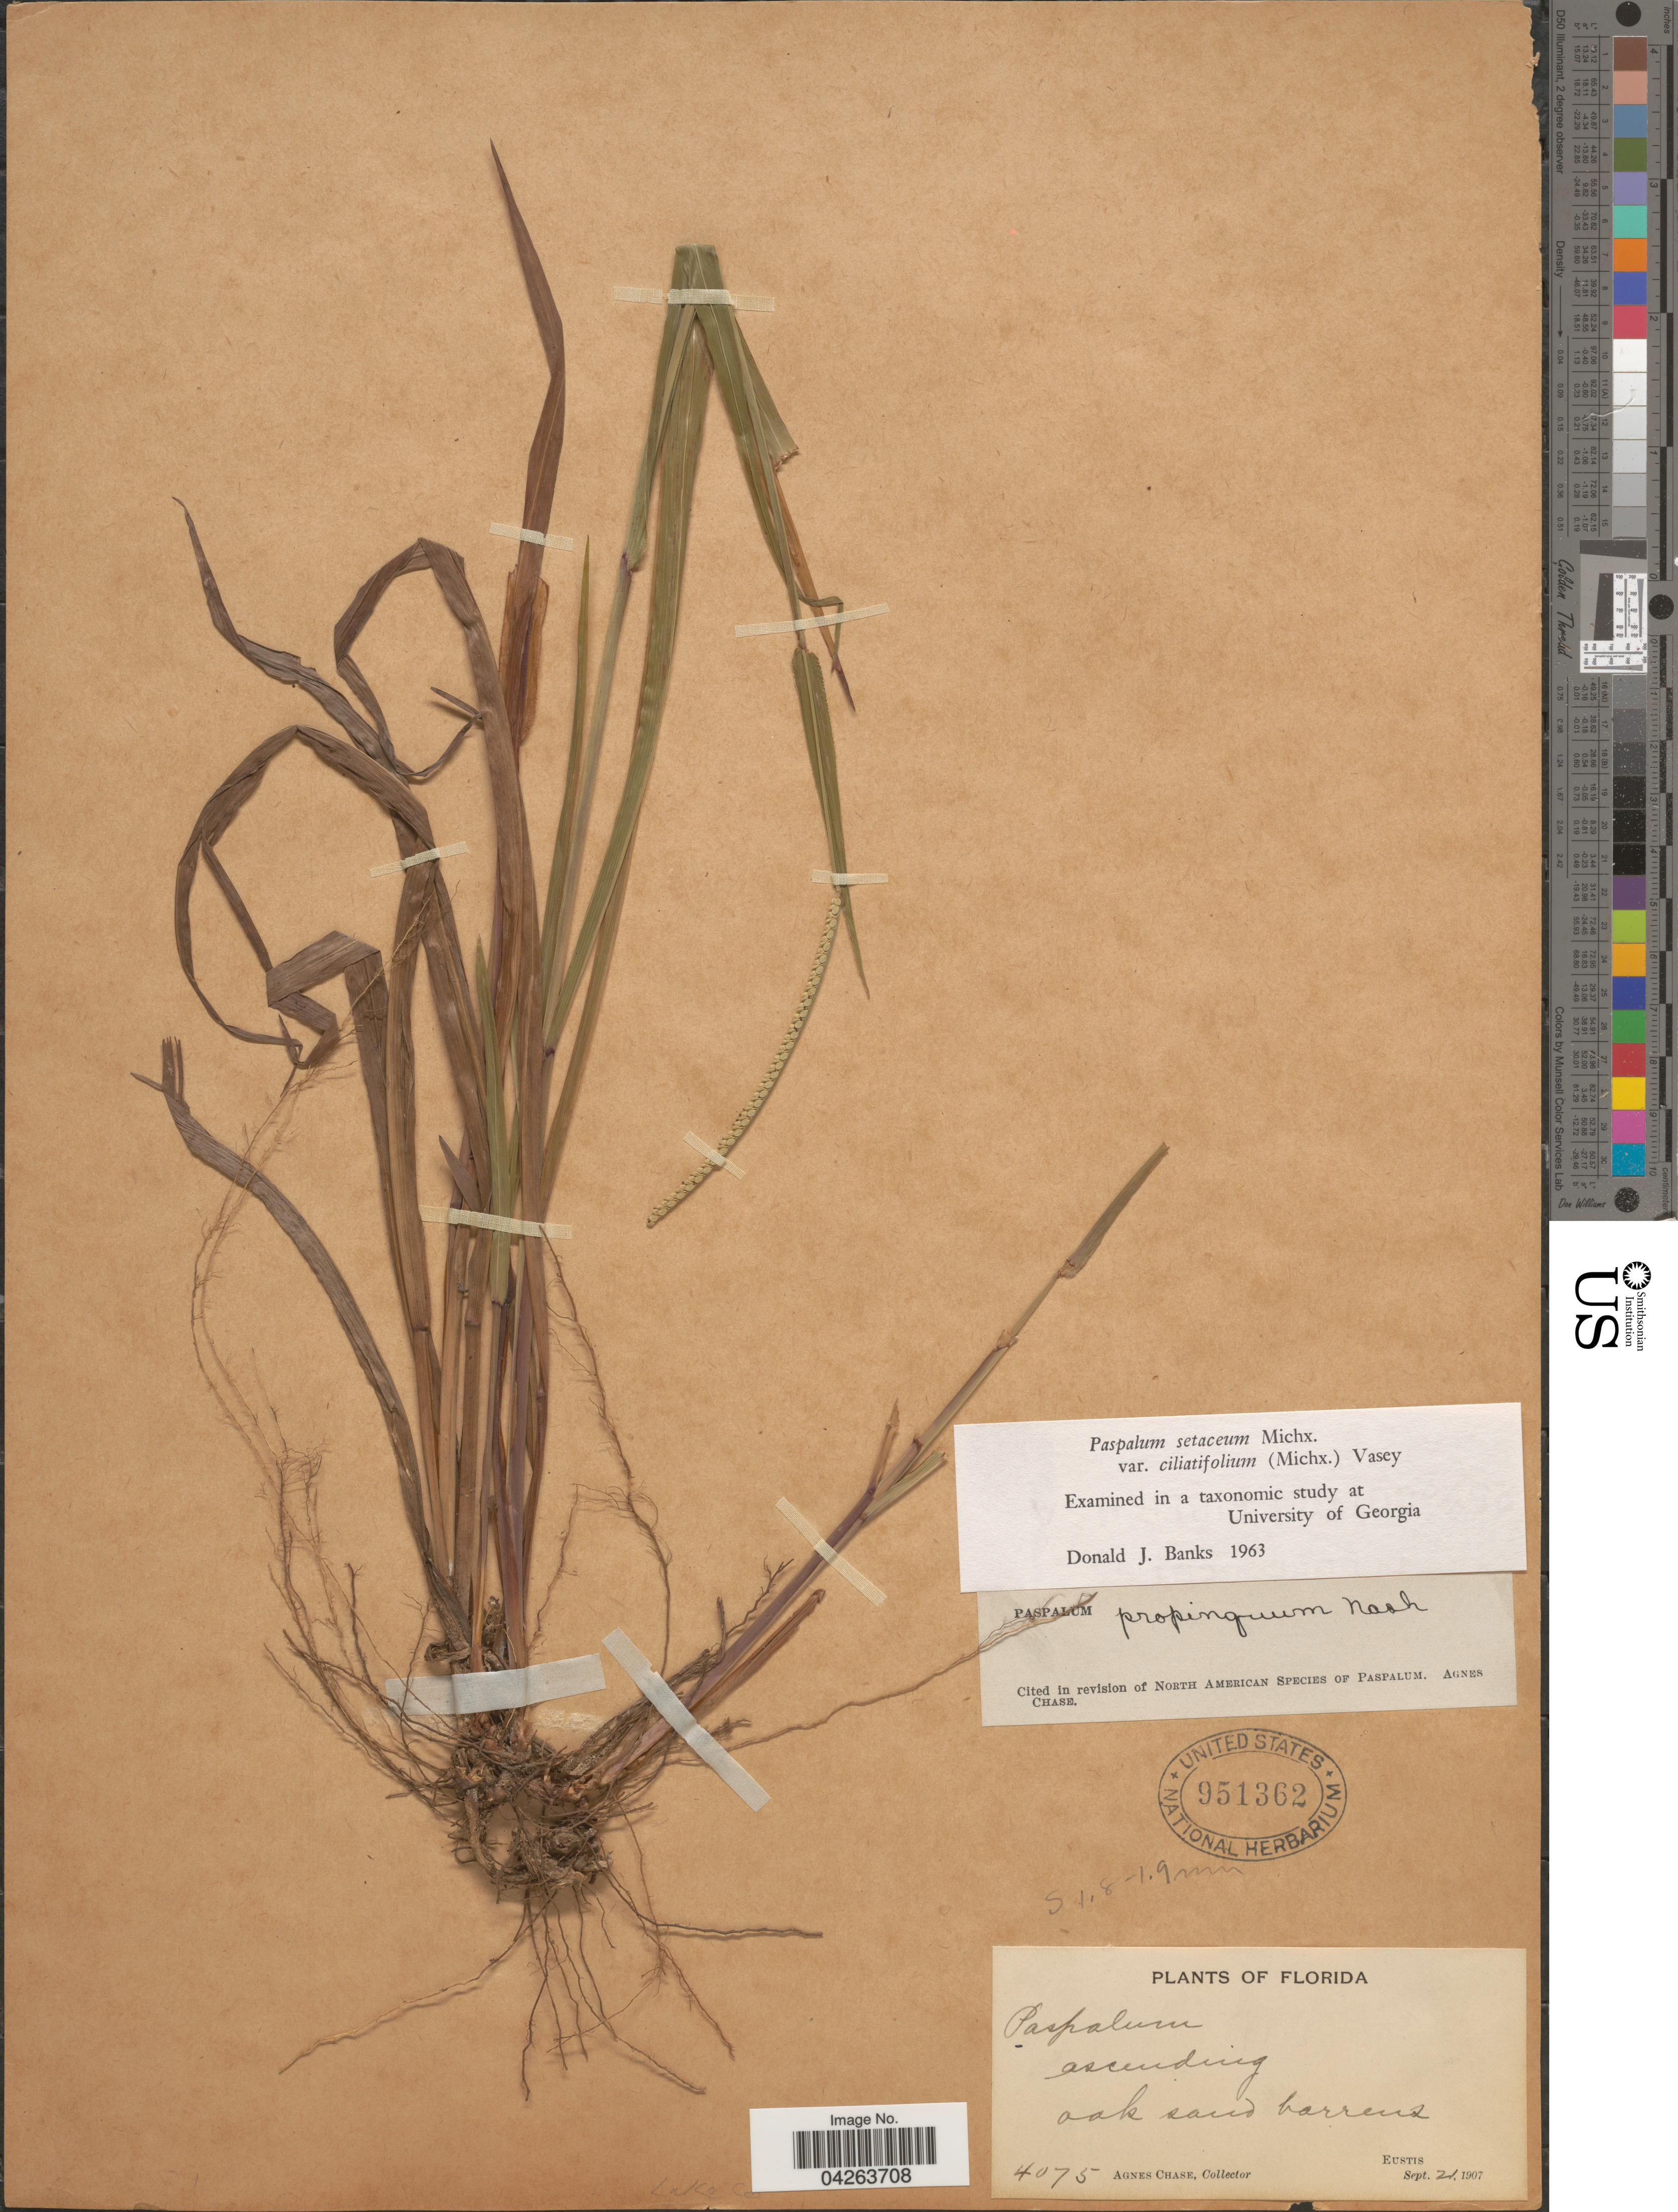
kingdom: Plantae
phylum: Tracheophyta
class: Liliopsida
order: Poales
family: Poaceae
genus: Paspalum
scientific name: Paspalum setaceum var. ciliatifolium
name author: (Michx.) Vasey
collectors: A. Chase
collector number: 4075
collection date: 1907-09-21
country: United States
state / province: Florida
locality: Eustis. Lake Co.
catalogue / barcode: US 951362